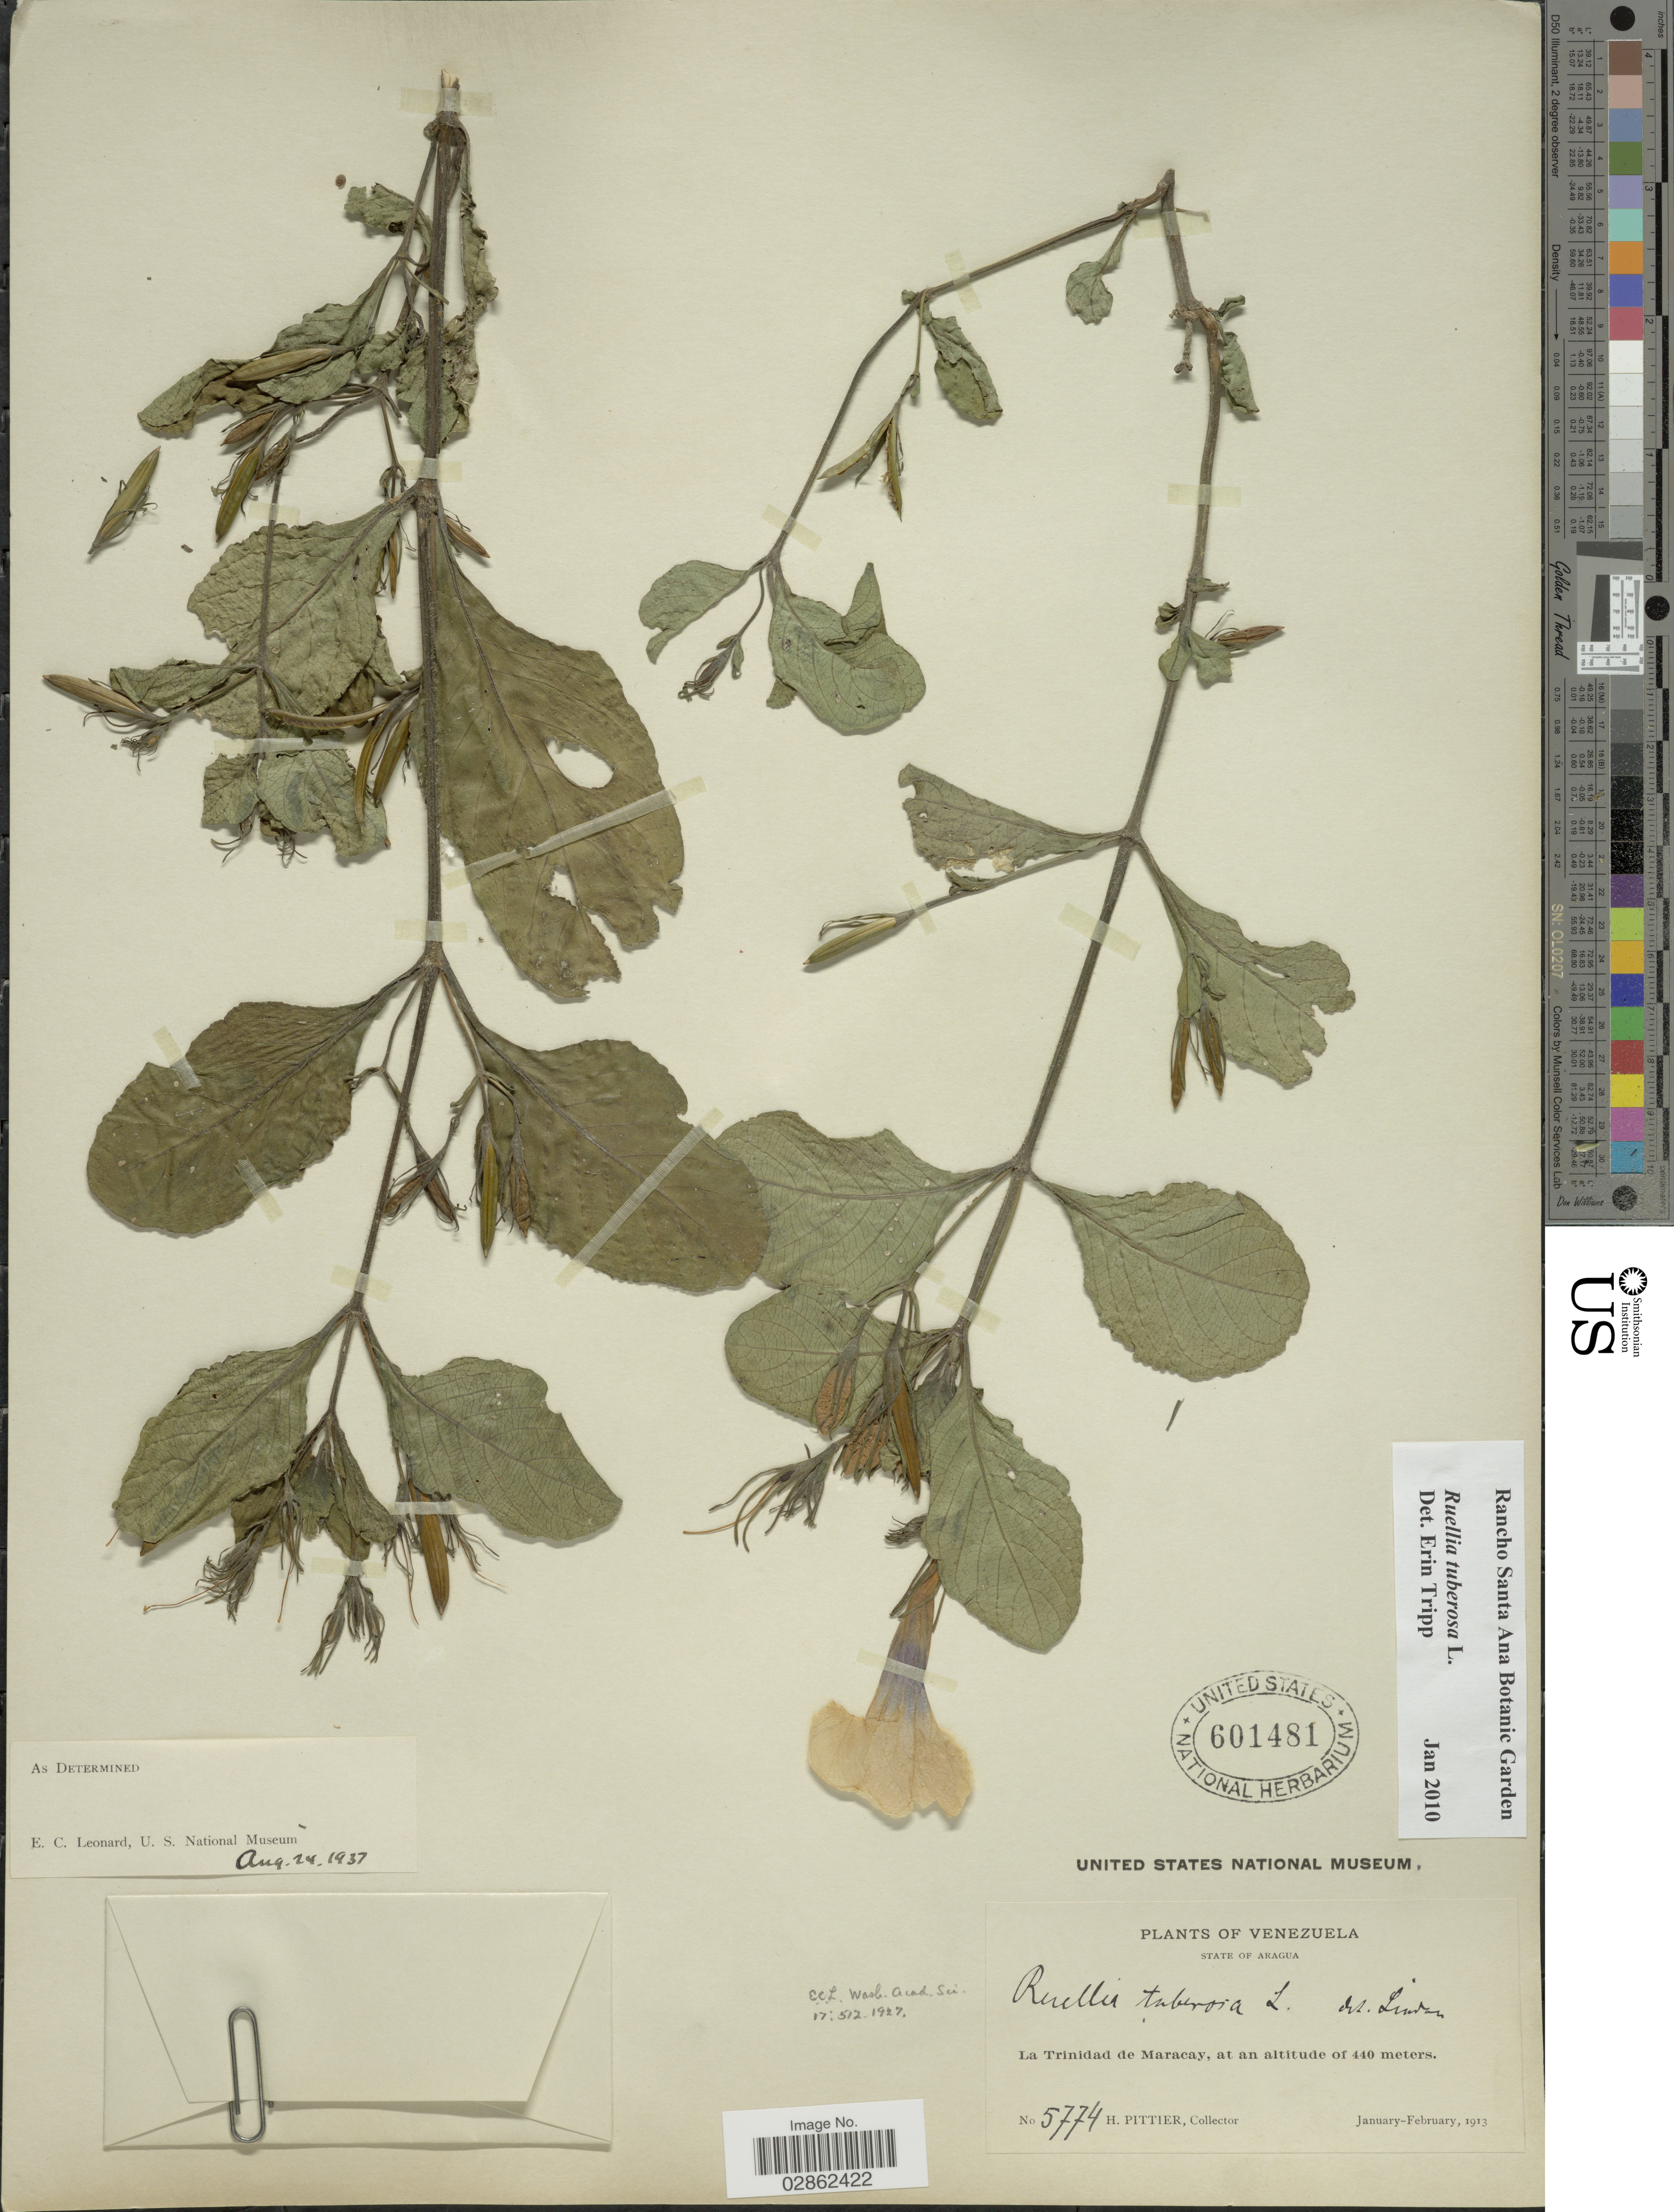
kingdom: Plantae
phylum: Tracheophyta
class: Magnoliopsida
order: Lamiales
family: Acanthaceae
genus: Ruellia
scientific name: Ruellia tuberosa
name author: L.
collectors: H. F. Pittier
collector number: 5774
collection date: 1913-01/1913-02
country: Venezuela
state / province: Aragua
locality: La Trinidad de Maracay.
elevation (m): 440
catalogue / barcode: US 601481